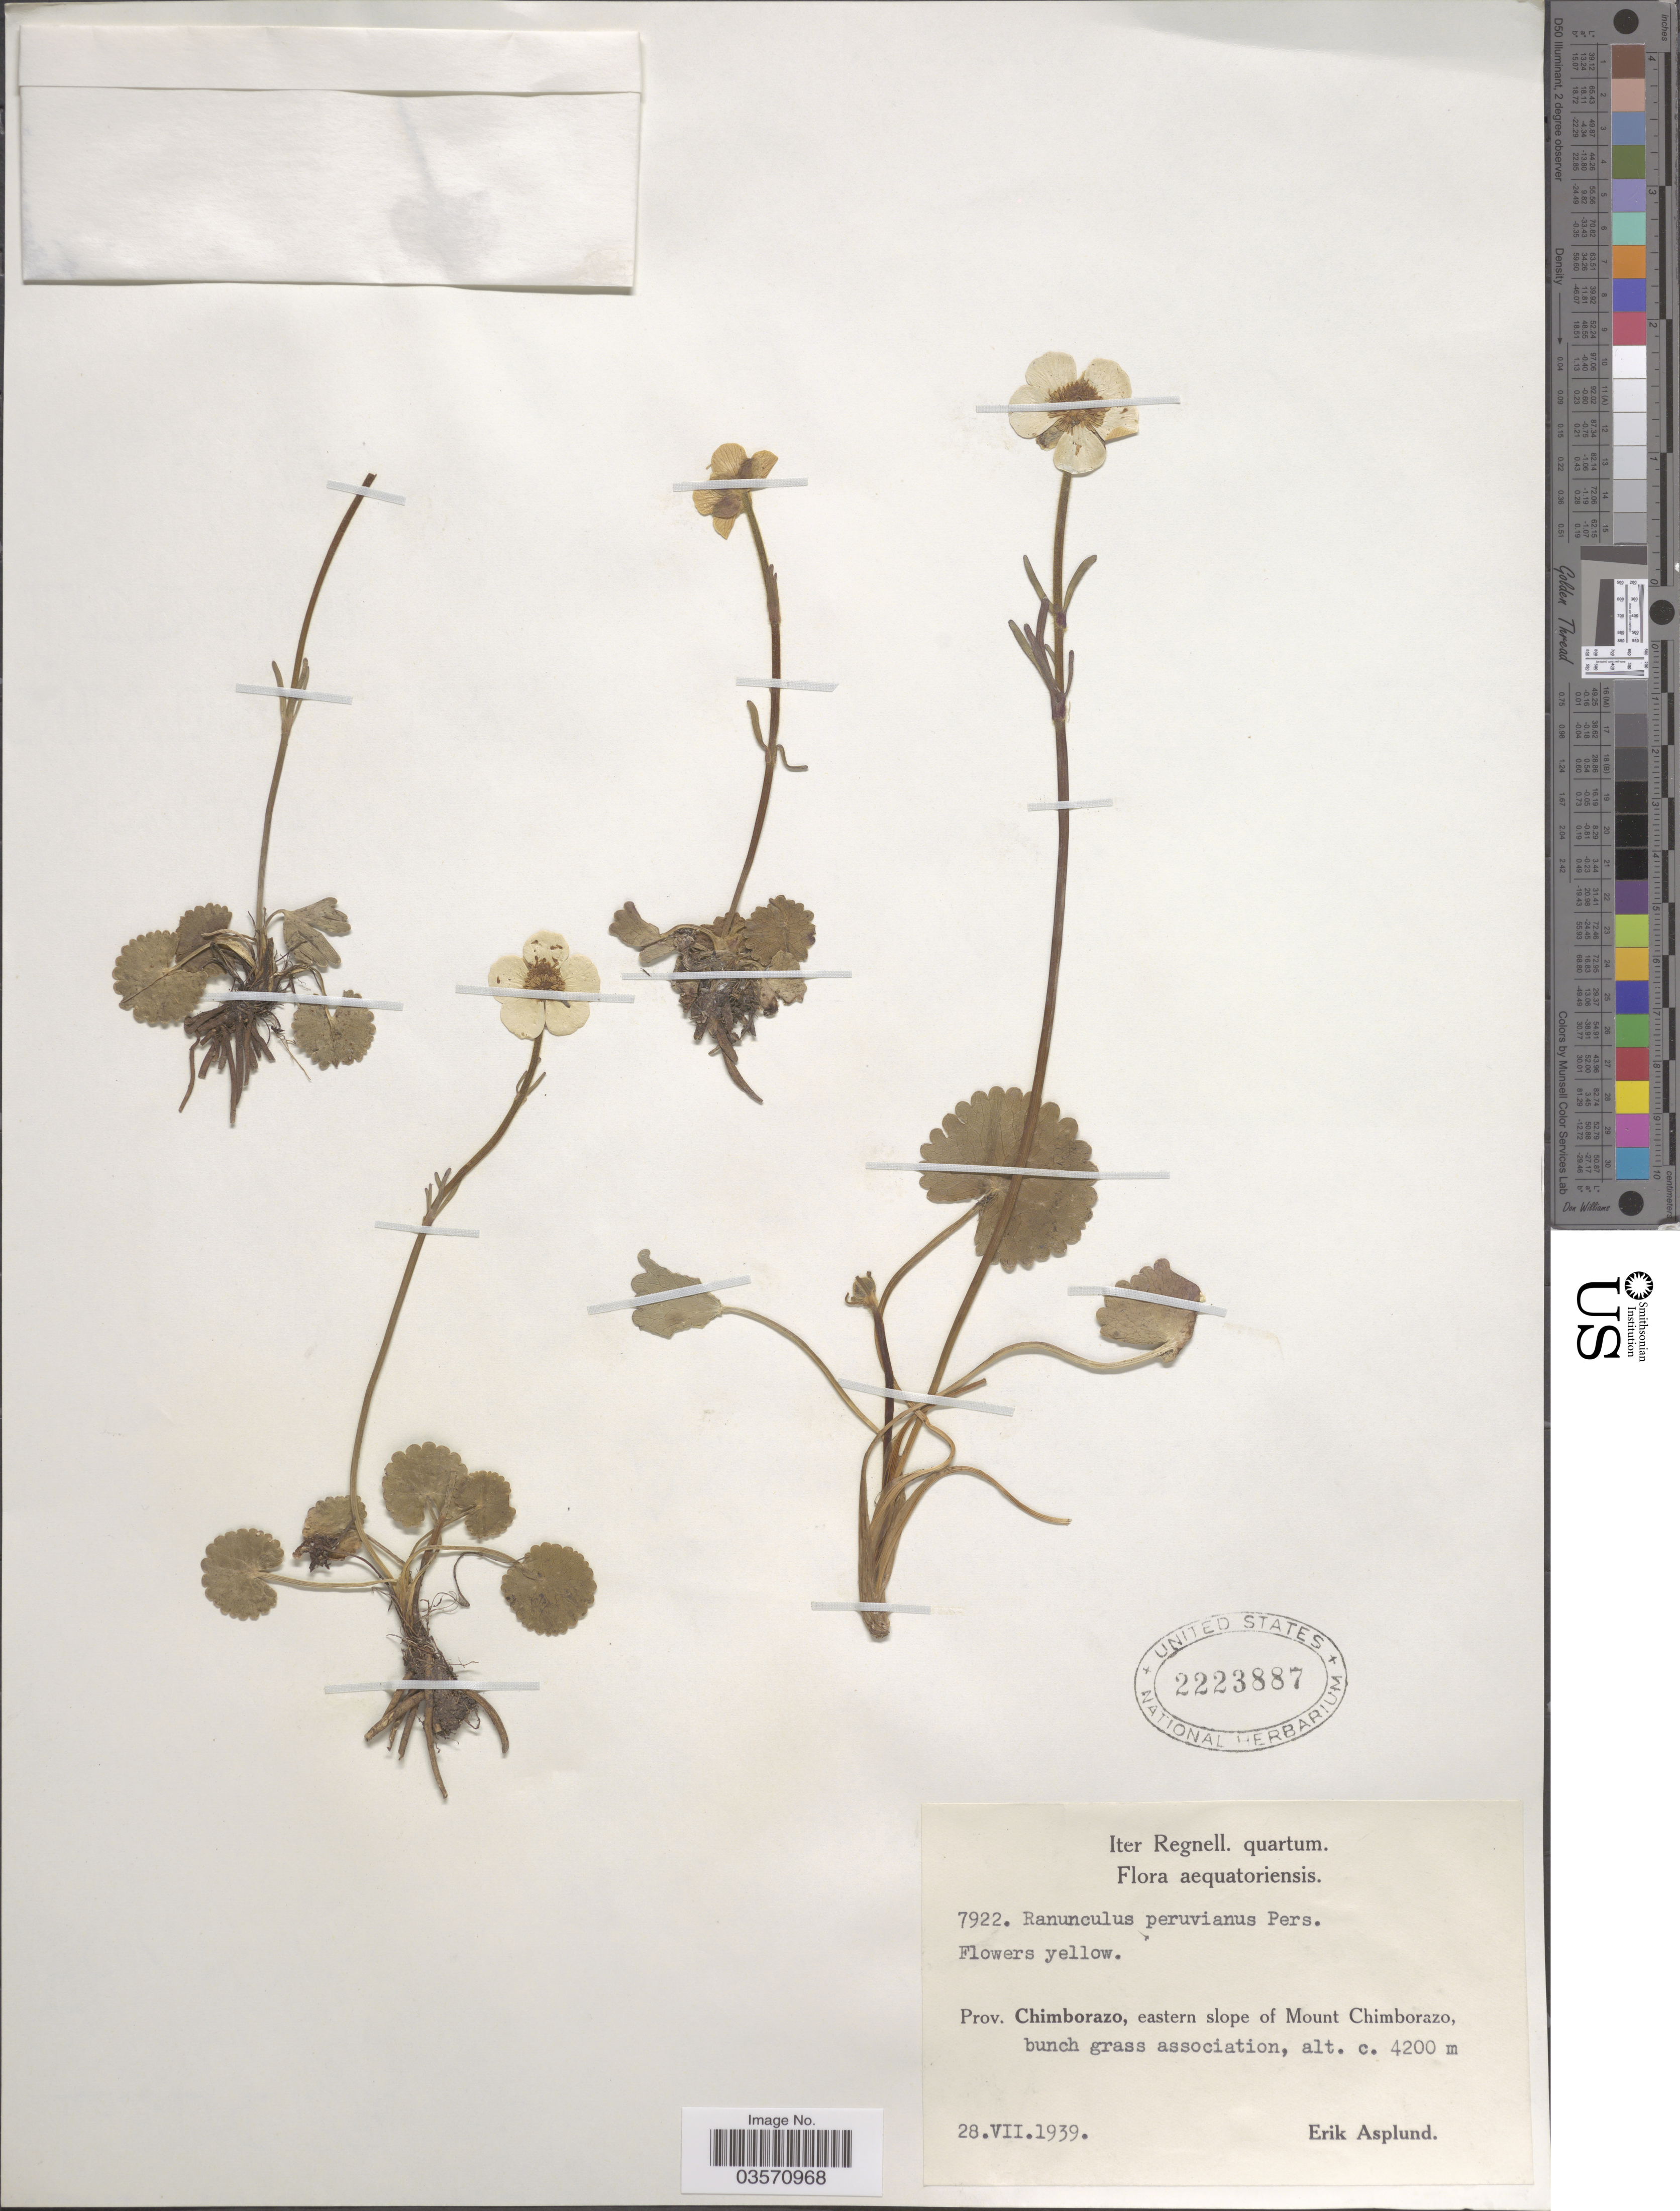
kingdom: Plantae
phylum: Tracheophyta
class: Magnoliopsida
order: Ranunculales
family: Ranunculaceae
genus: Ranunculus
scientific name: Ranunculus peruvianus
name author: Pers.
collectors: E. Asplund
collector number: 7922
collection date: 1939-07-28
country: Ecuador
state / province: Chimborazo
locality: Eastern slope of Mount Chimborazo.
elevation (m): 4200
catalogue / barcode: US 2223887